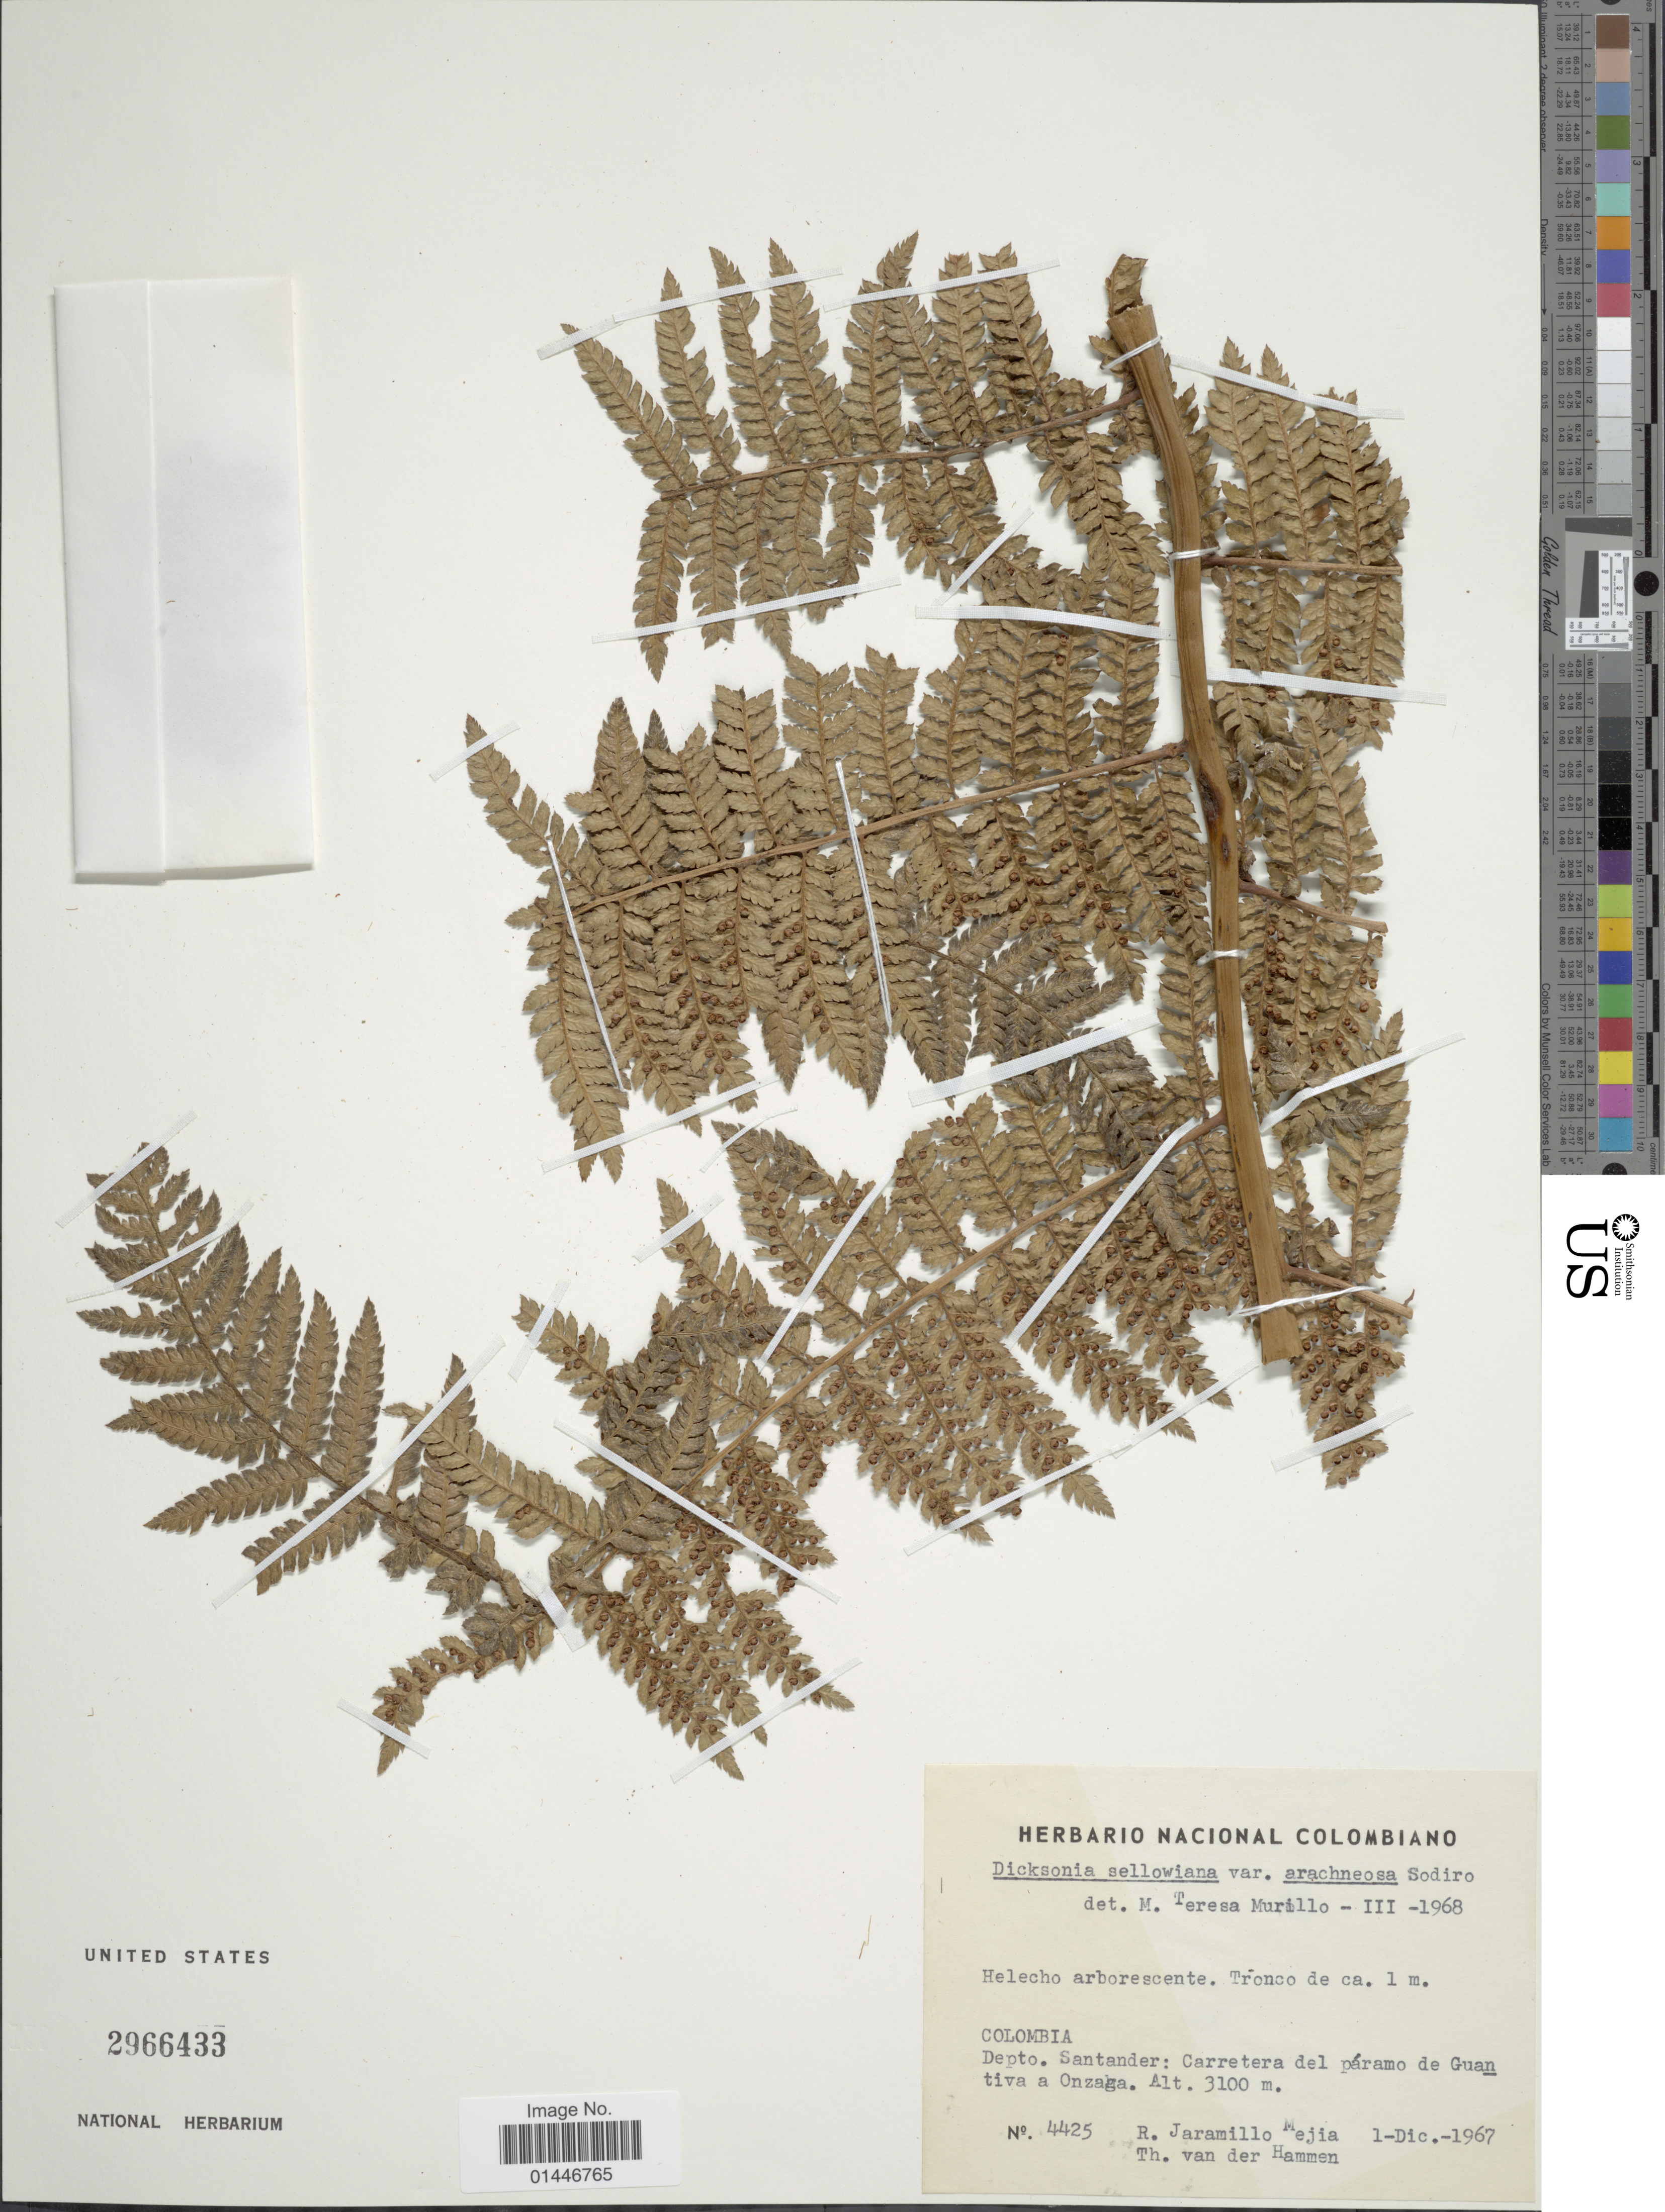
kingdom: Plantae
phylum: Tracheophyta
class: Polypodiopsida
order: Cyatheales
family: Dicksoniaceae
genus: Dicksonia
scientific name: Dicksonia karsteniana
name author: Klotzsch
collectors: R. Jaramillo M. & T. Hammen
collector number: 4425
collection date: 1967-12-01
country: Colombia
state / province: Santander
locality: Carretera del paramo de Guantiva a Onzaga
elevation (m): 3100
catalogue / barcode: US 2966433